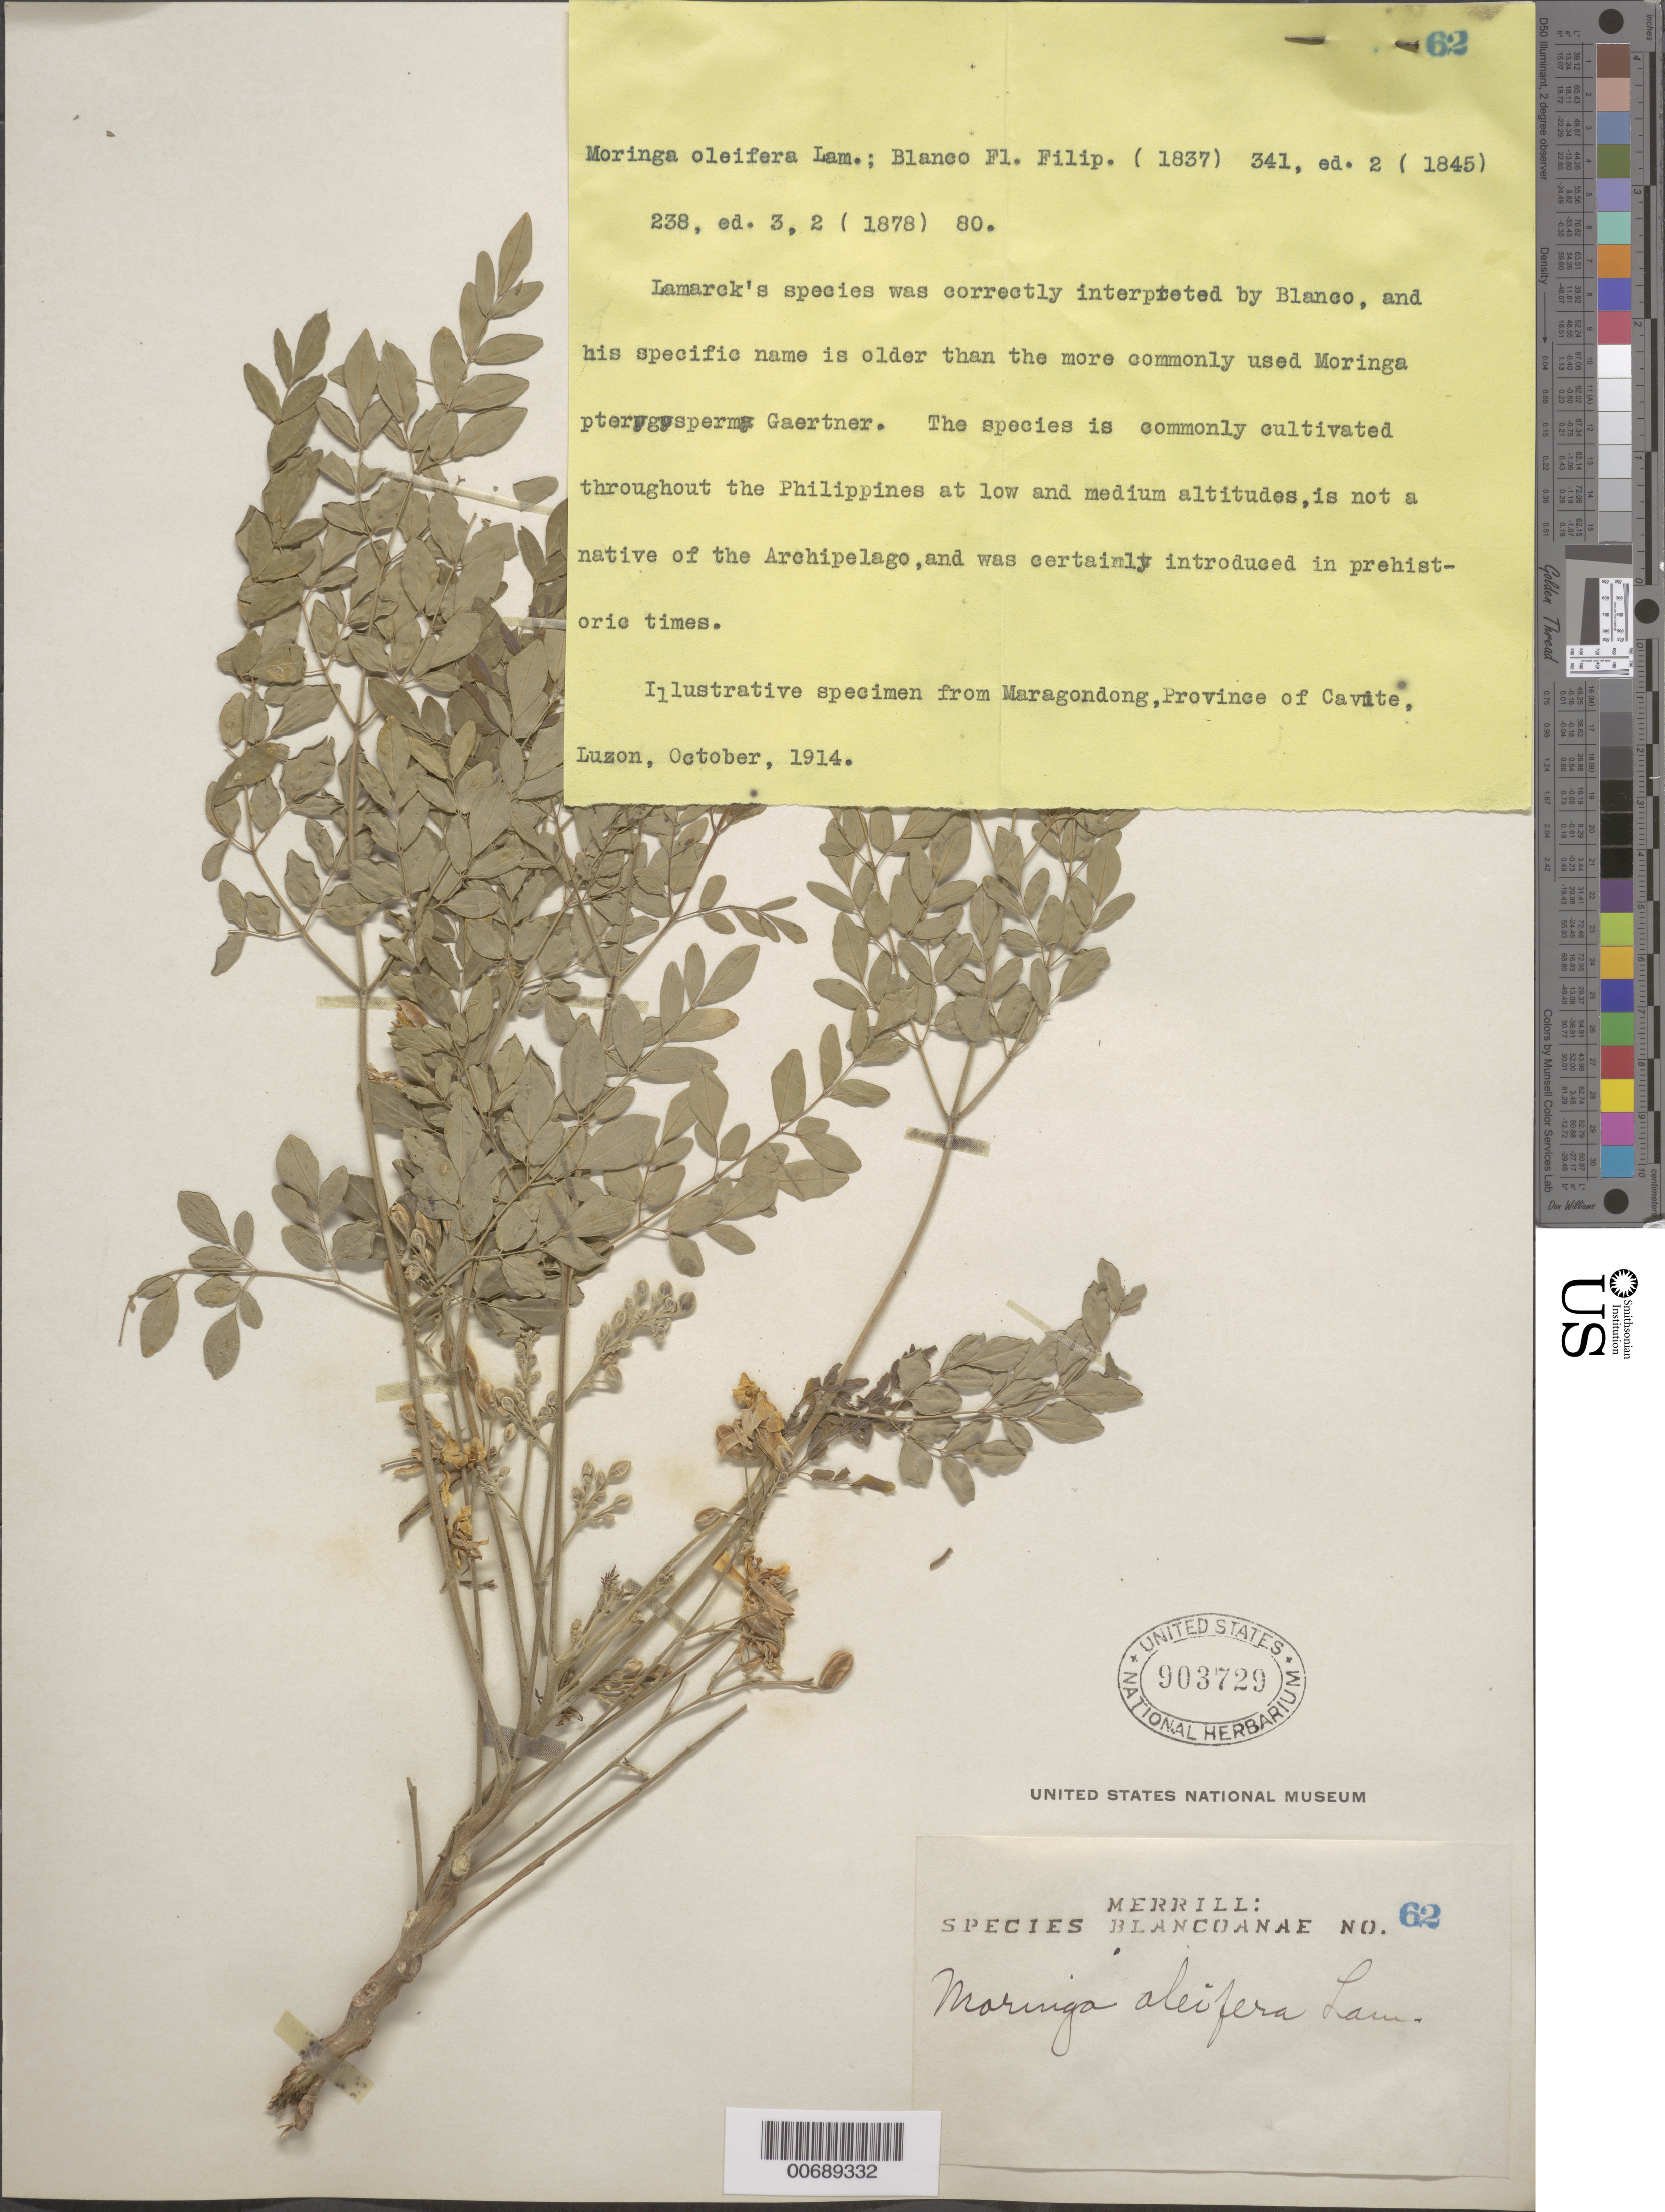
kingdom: Plantae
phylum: Tracheophyta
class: Magnoliopsida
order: Brassicales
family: Moringaceae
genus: Moringa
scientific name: Moringa oleifera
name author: Lam.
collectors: E. D. Merrill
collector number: Sp. Blancoan. 0062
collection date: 1914-10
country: Philippines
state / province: Calabarzon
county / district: Cavite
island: Luzon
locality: Maragondong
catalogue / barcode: US 903729